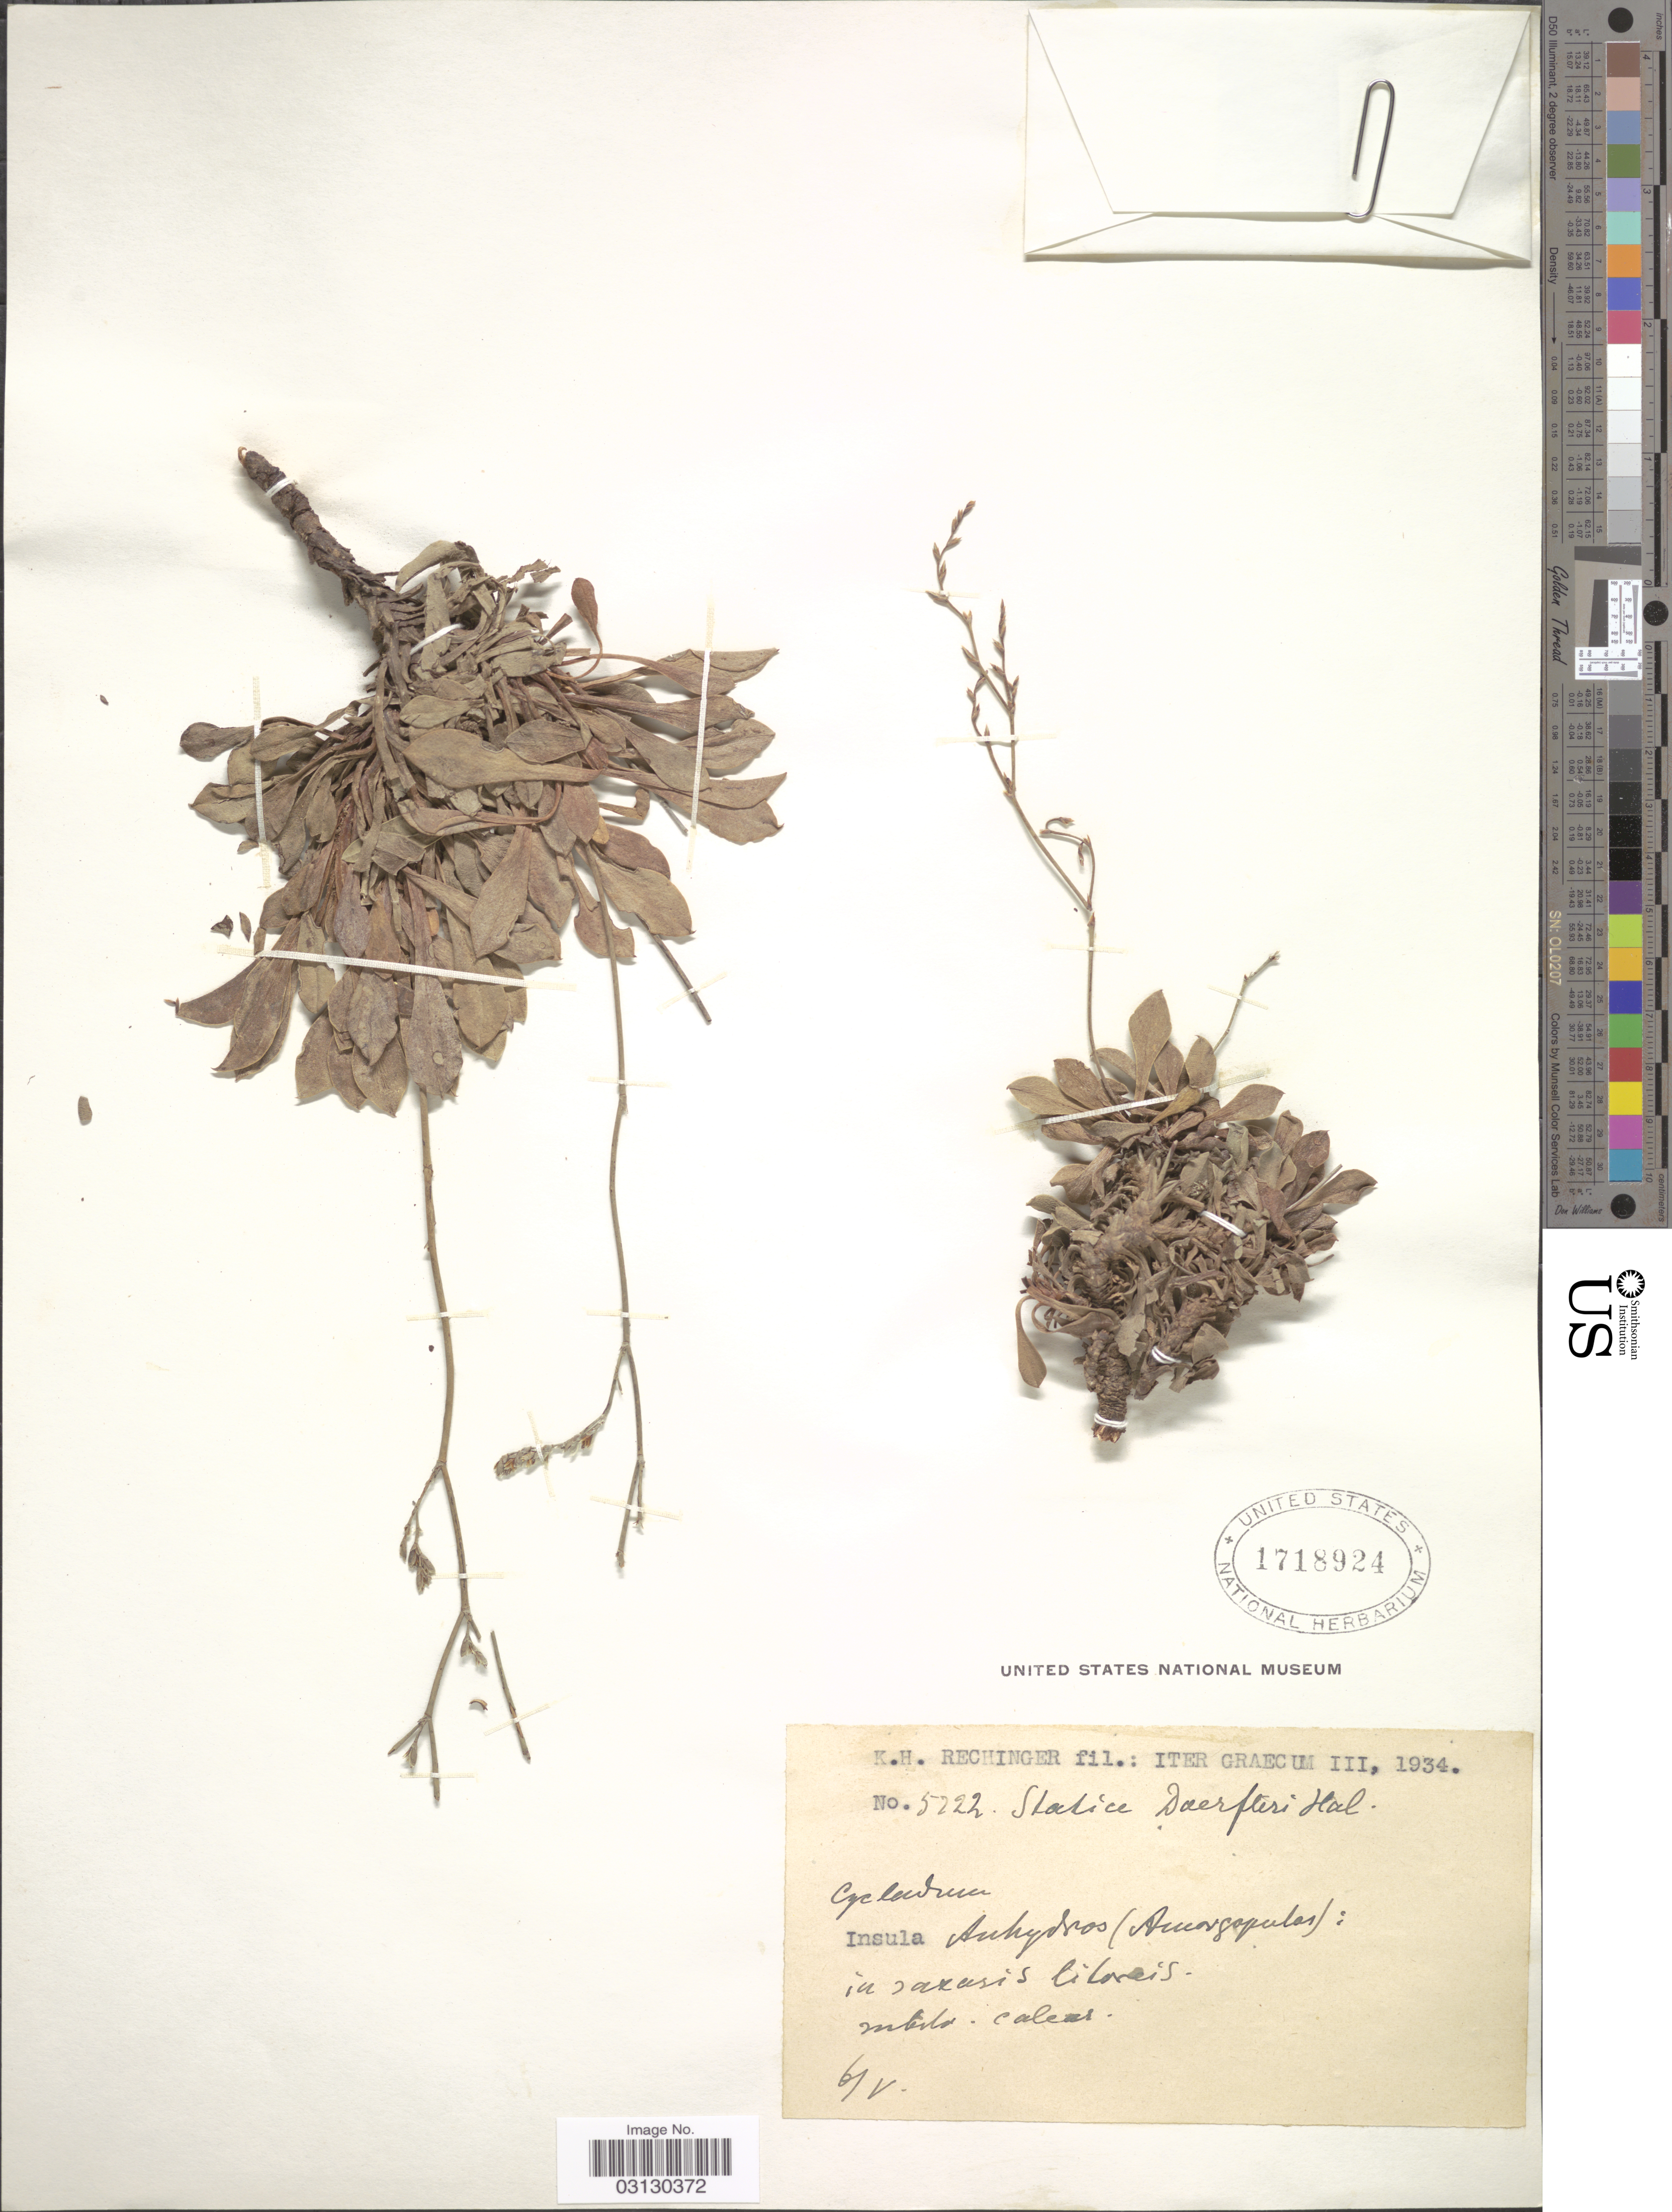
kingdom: Plantae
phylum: Tracheophyta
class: Magnoliopsida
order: Caryophyllales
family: Plumbaginaceae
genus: Limonium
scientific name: Limonium doerfleri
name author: (Halácsy) Rech. f.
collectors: K. H. Rechinger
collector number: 5222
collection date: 1934-05-06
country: Greece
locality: Cycladum, Insula Anhydros (Amorgopulos).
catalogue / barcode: US 1718924